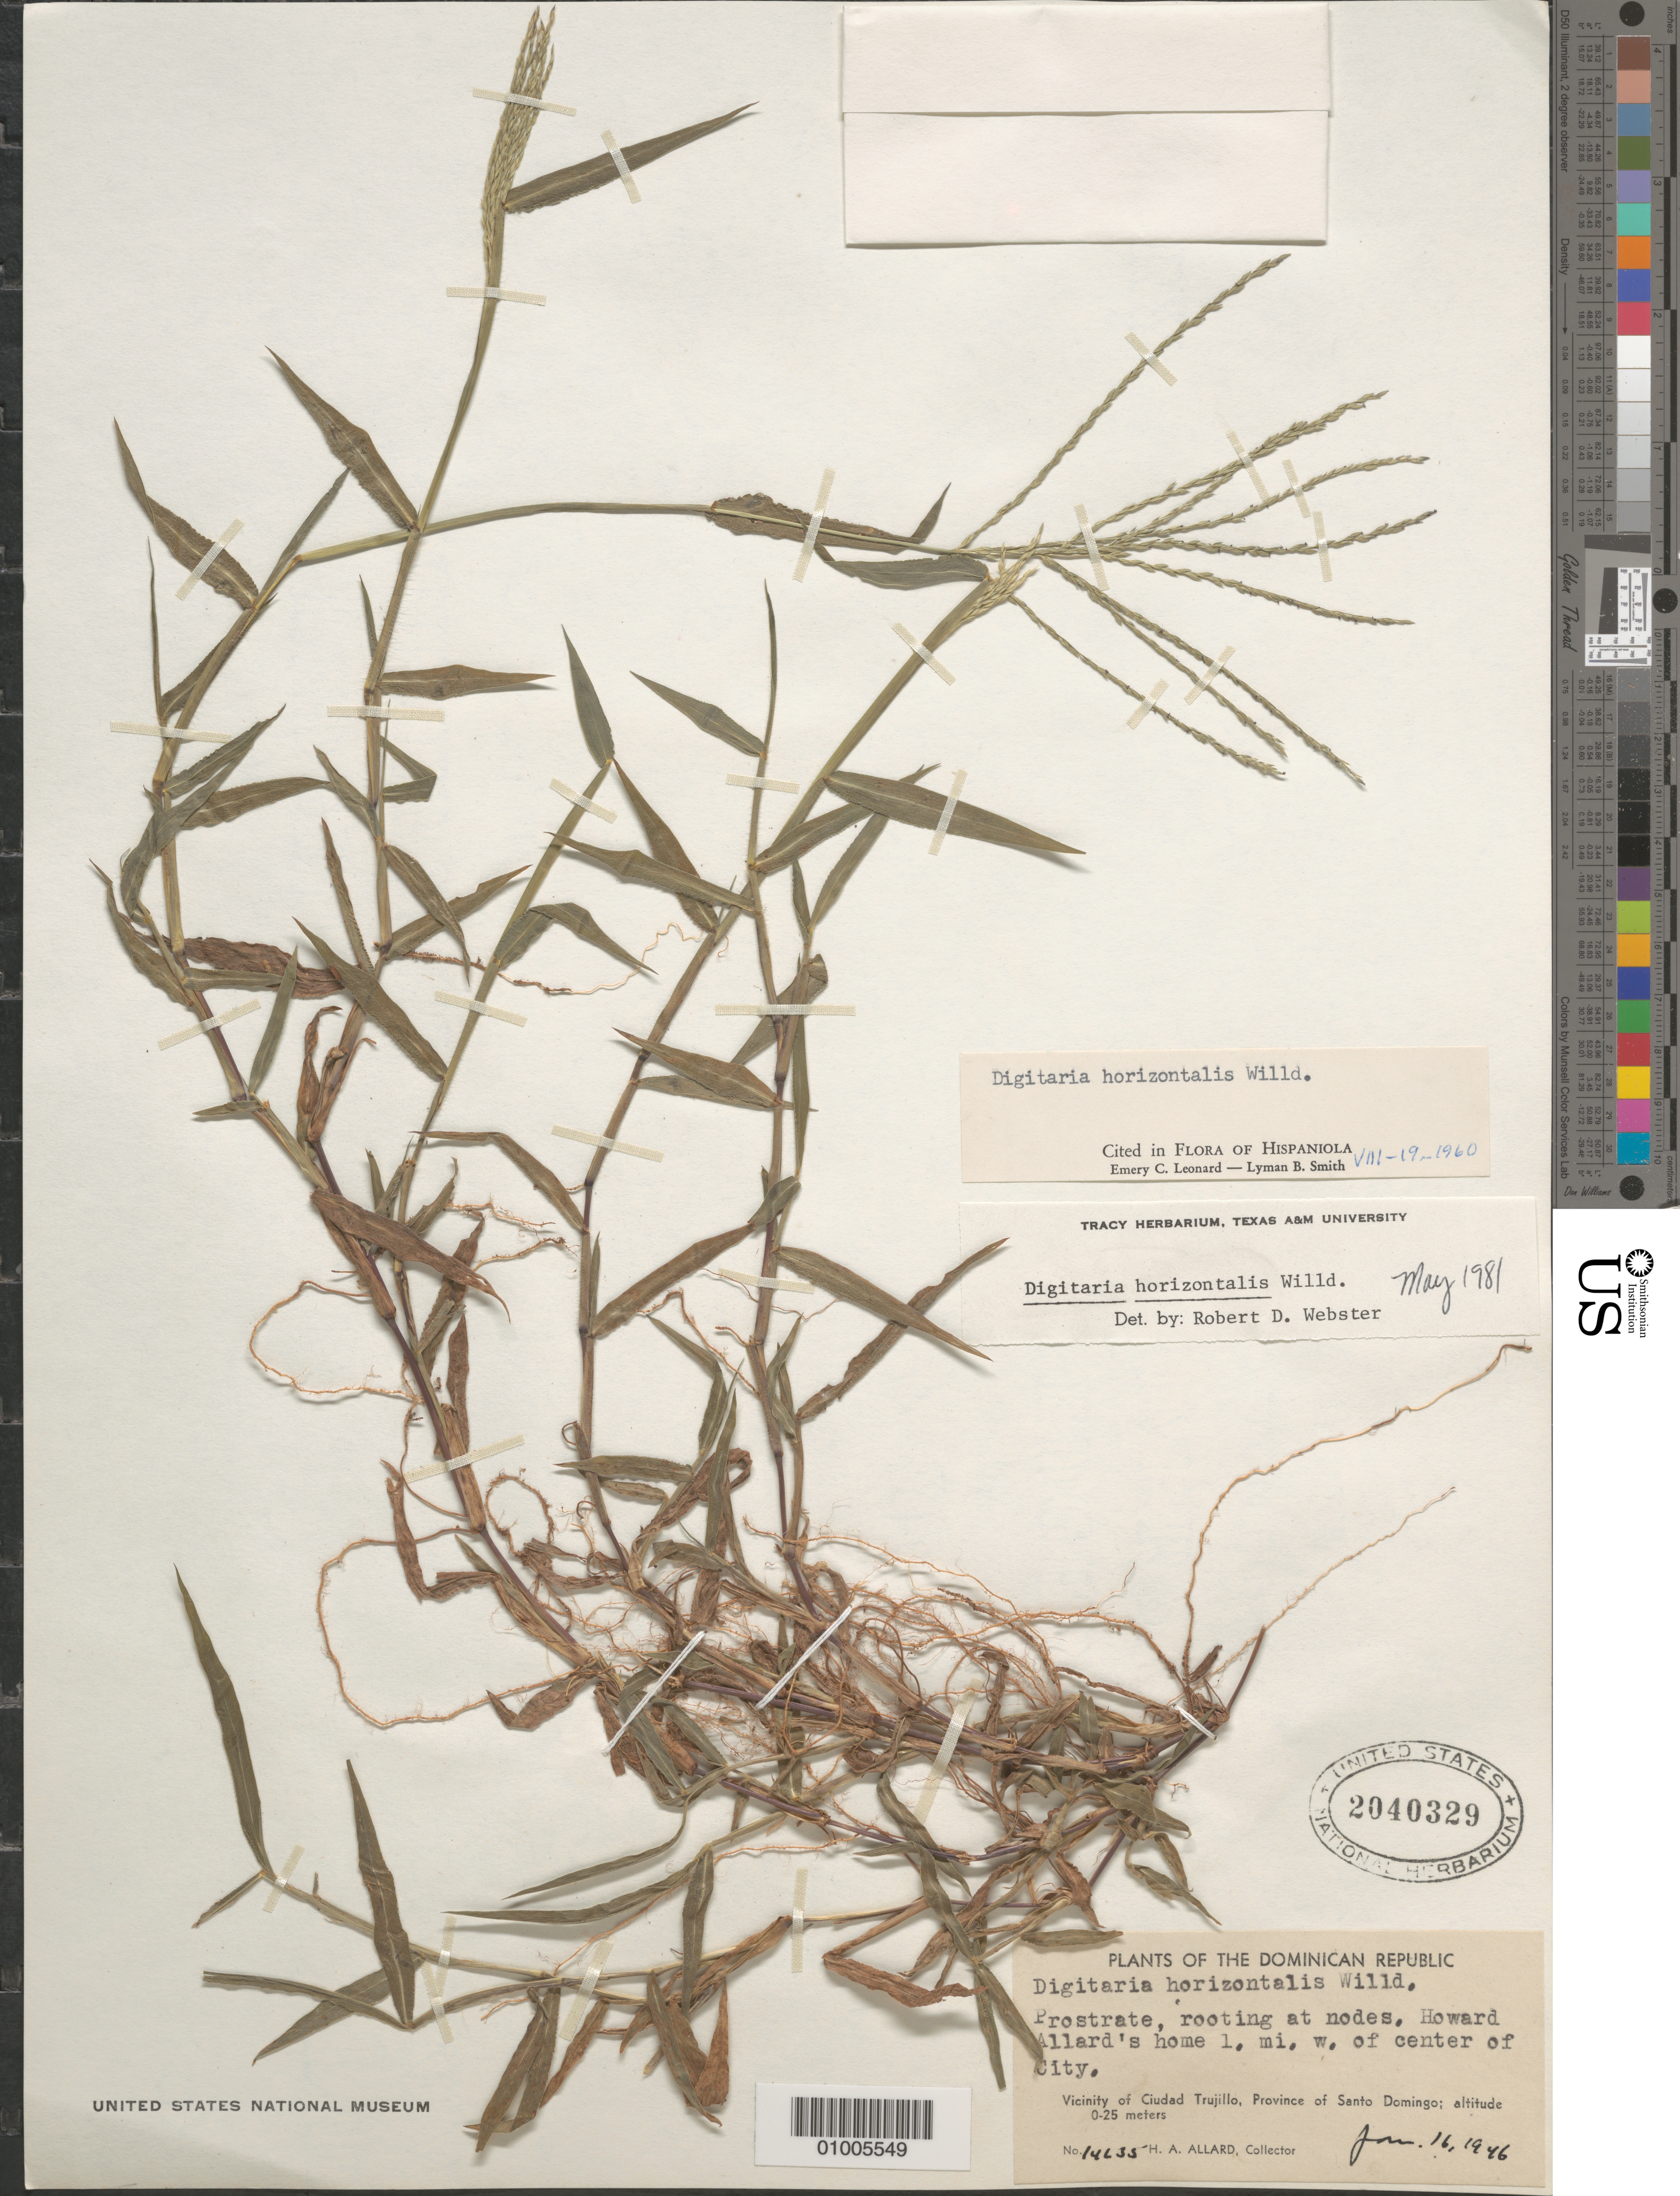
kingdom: Plantae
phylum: Tracheophyta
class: Liliopsida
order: Poales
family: Poaceae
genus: Digitaria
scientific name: Digitaria horizontalis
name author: Willd.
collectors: H. A. Allard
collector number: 14135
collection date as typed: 16 Jan 1946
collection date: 1946-01-16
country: Dominican Republic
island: Hispaniola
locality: Howard Allard's home 1 mile W of center of city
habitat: at home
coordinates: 0 N, 0 E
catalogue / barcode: US 2040392